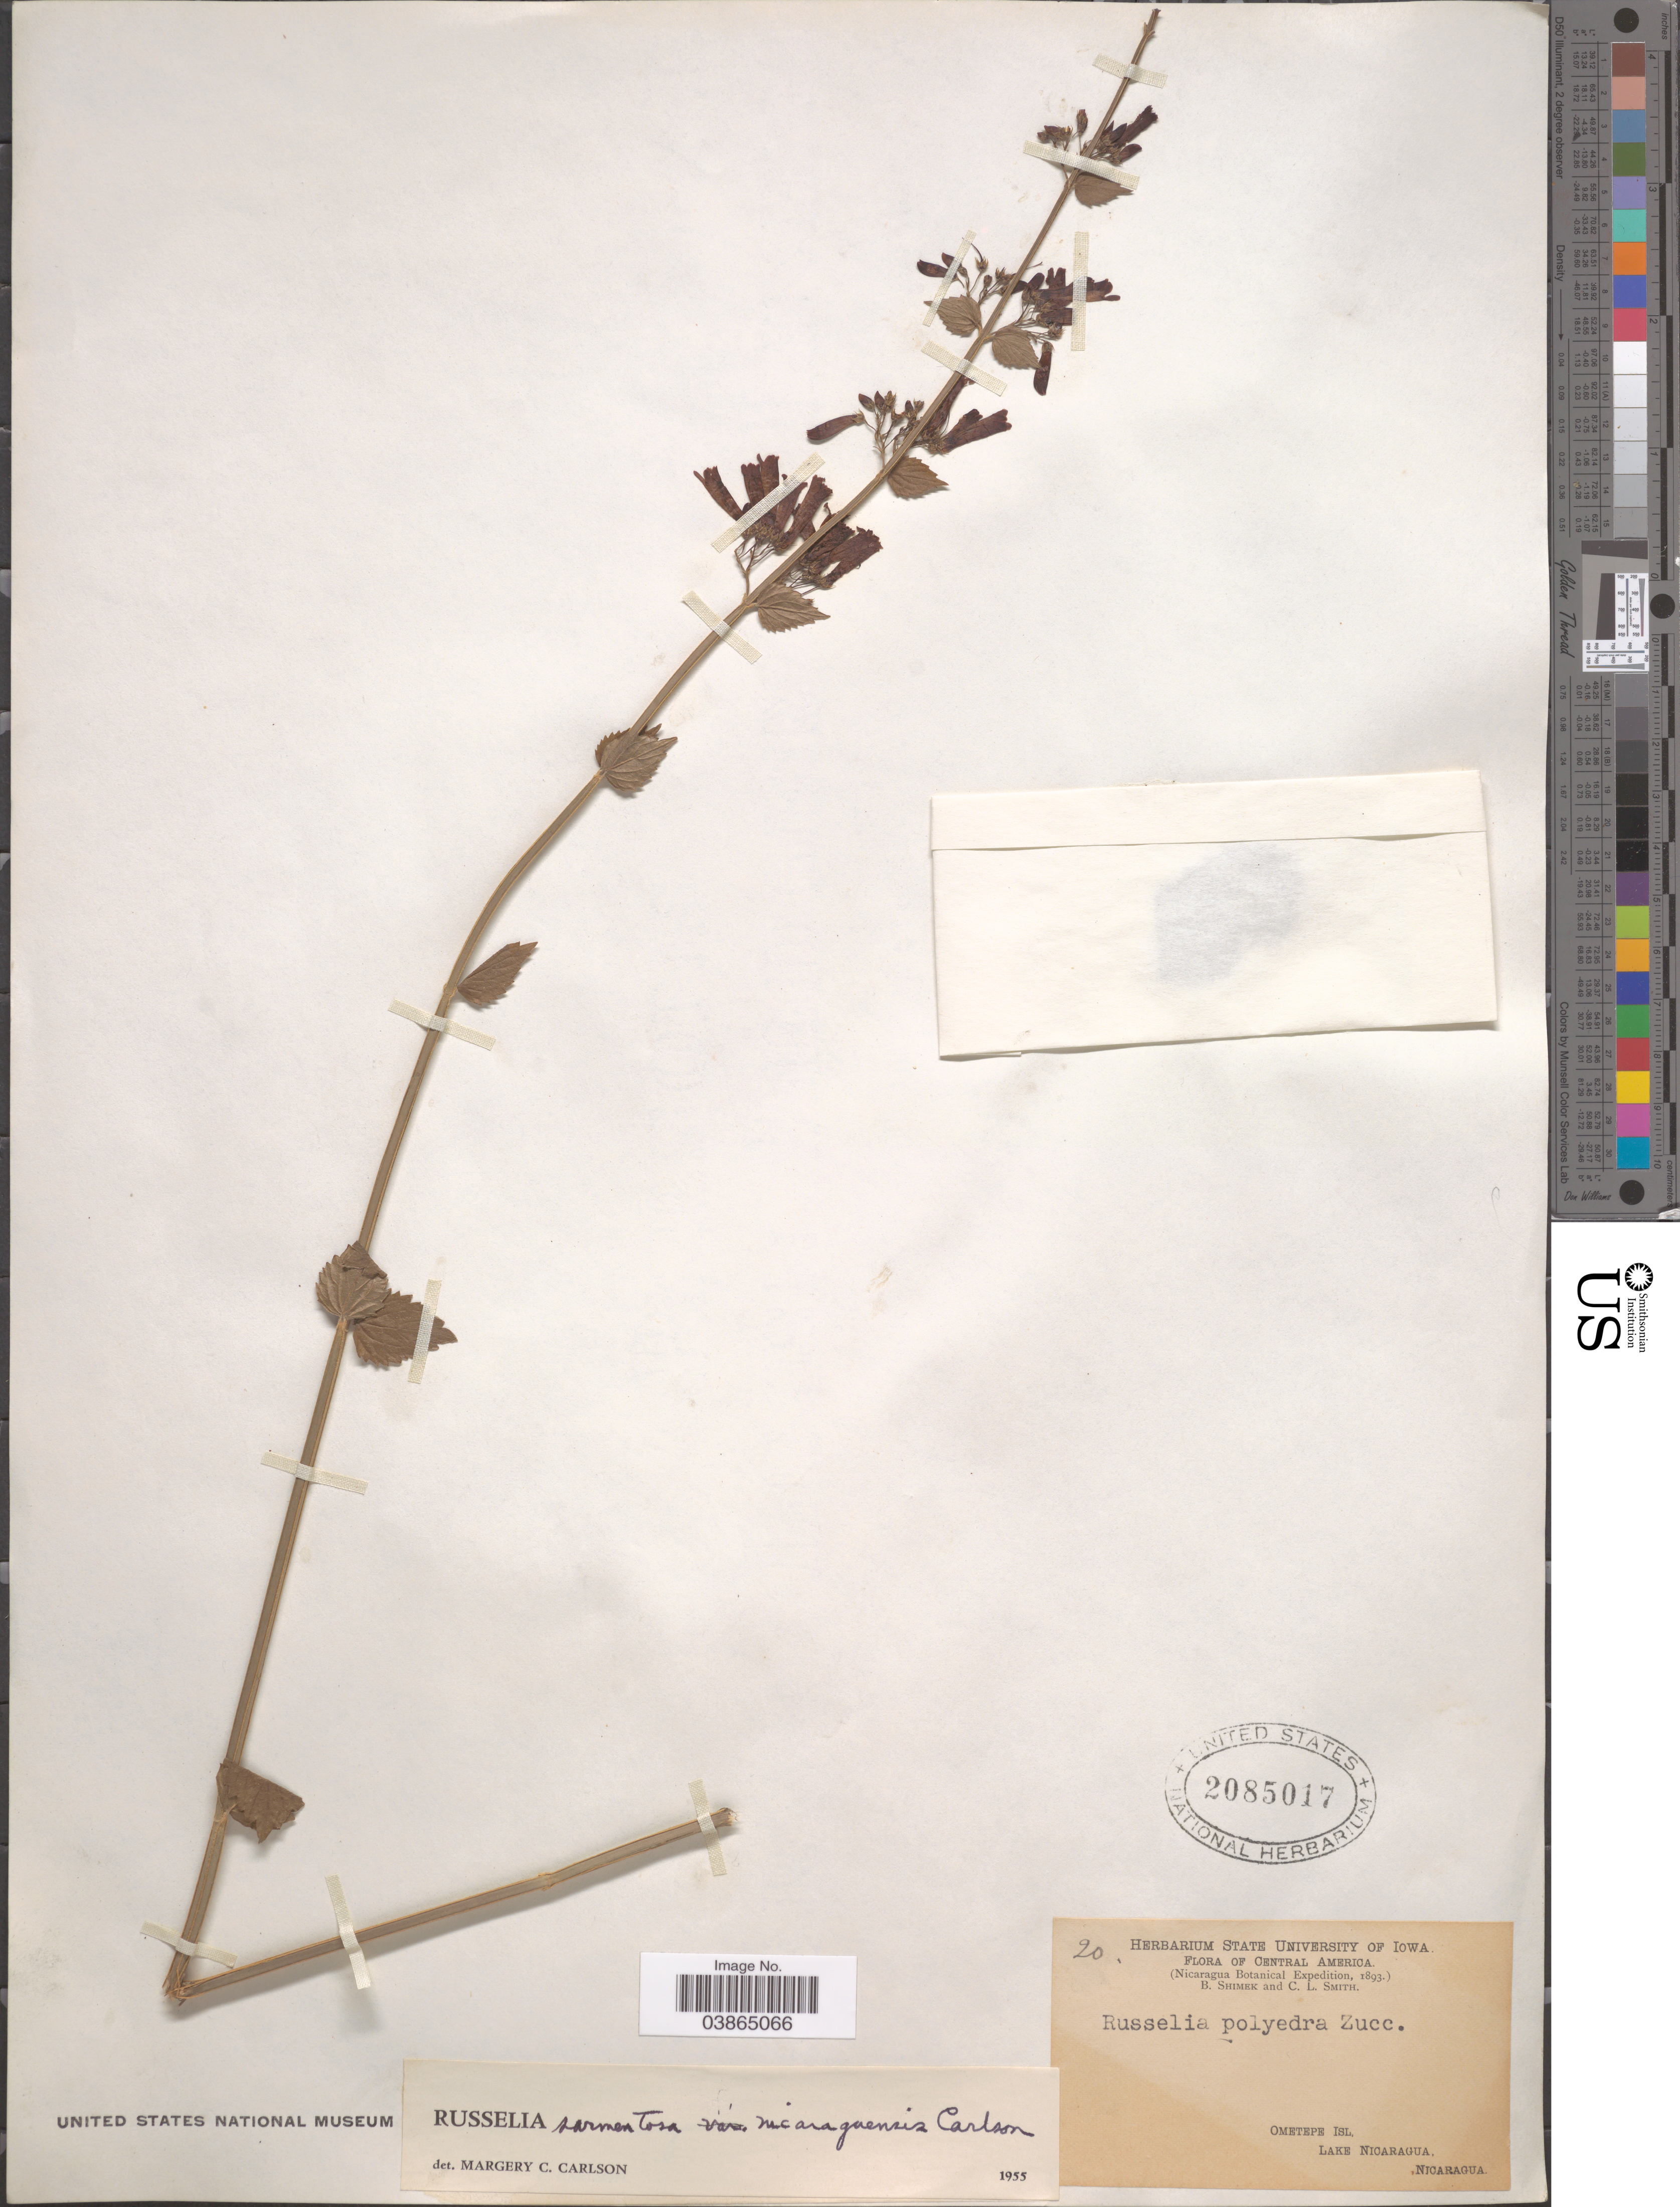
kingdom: Plantae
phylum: Tracheophyta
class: Magnoliopsida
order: Lamiales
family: Plantaginaceae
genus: Russelia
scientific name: Russelia sarmentosa var. nicaraguensis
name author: Carlson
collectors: B. Shimek & C. L. Smith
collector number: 20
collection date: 1893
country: Nicaragua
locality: Central America. Ometepe Isl. Lake Nicaragua.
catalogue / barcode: US 2085017